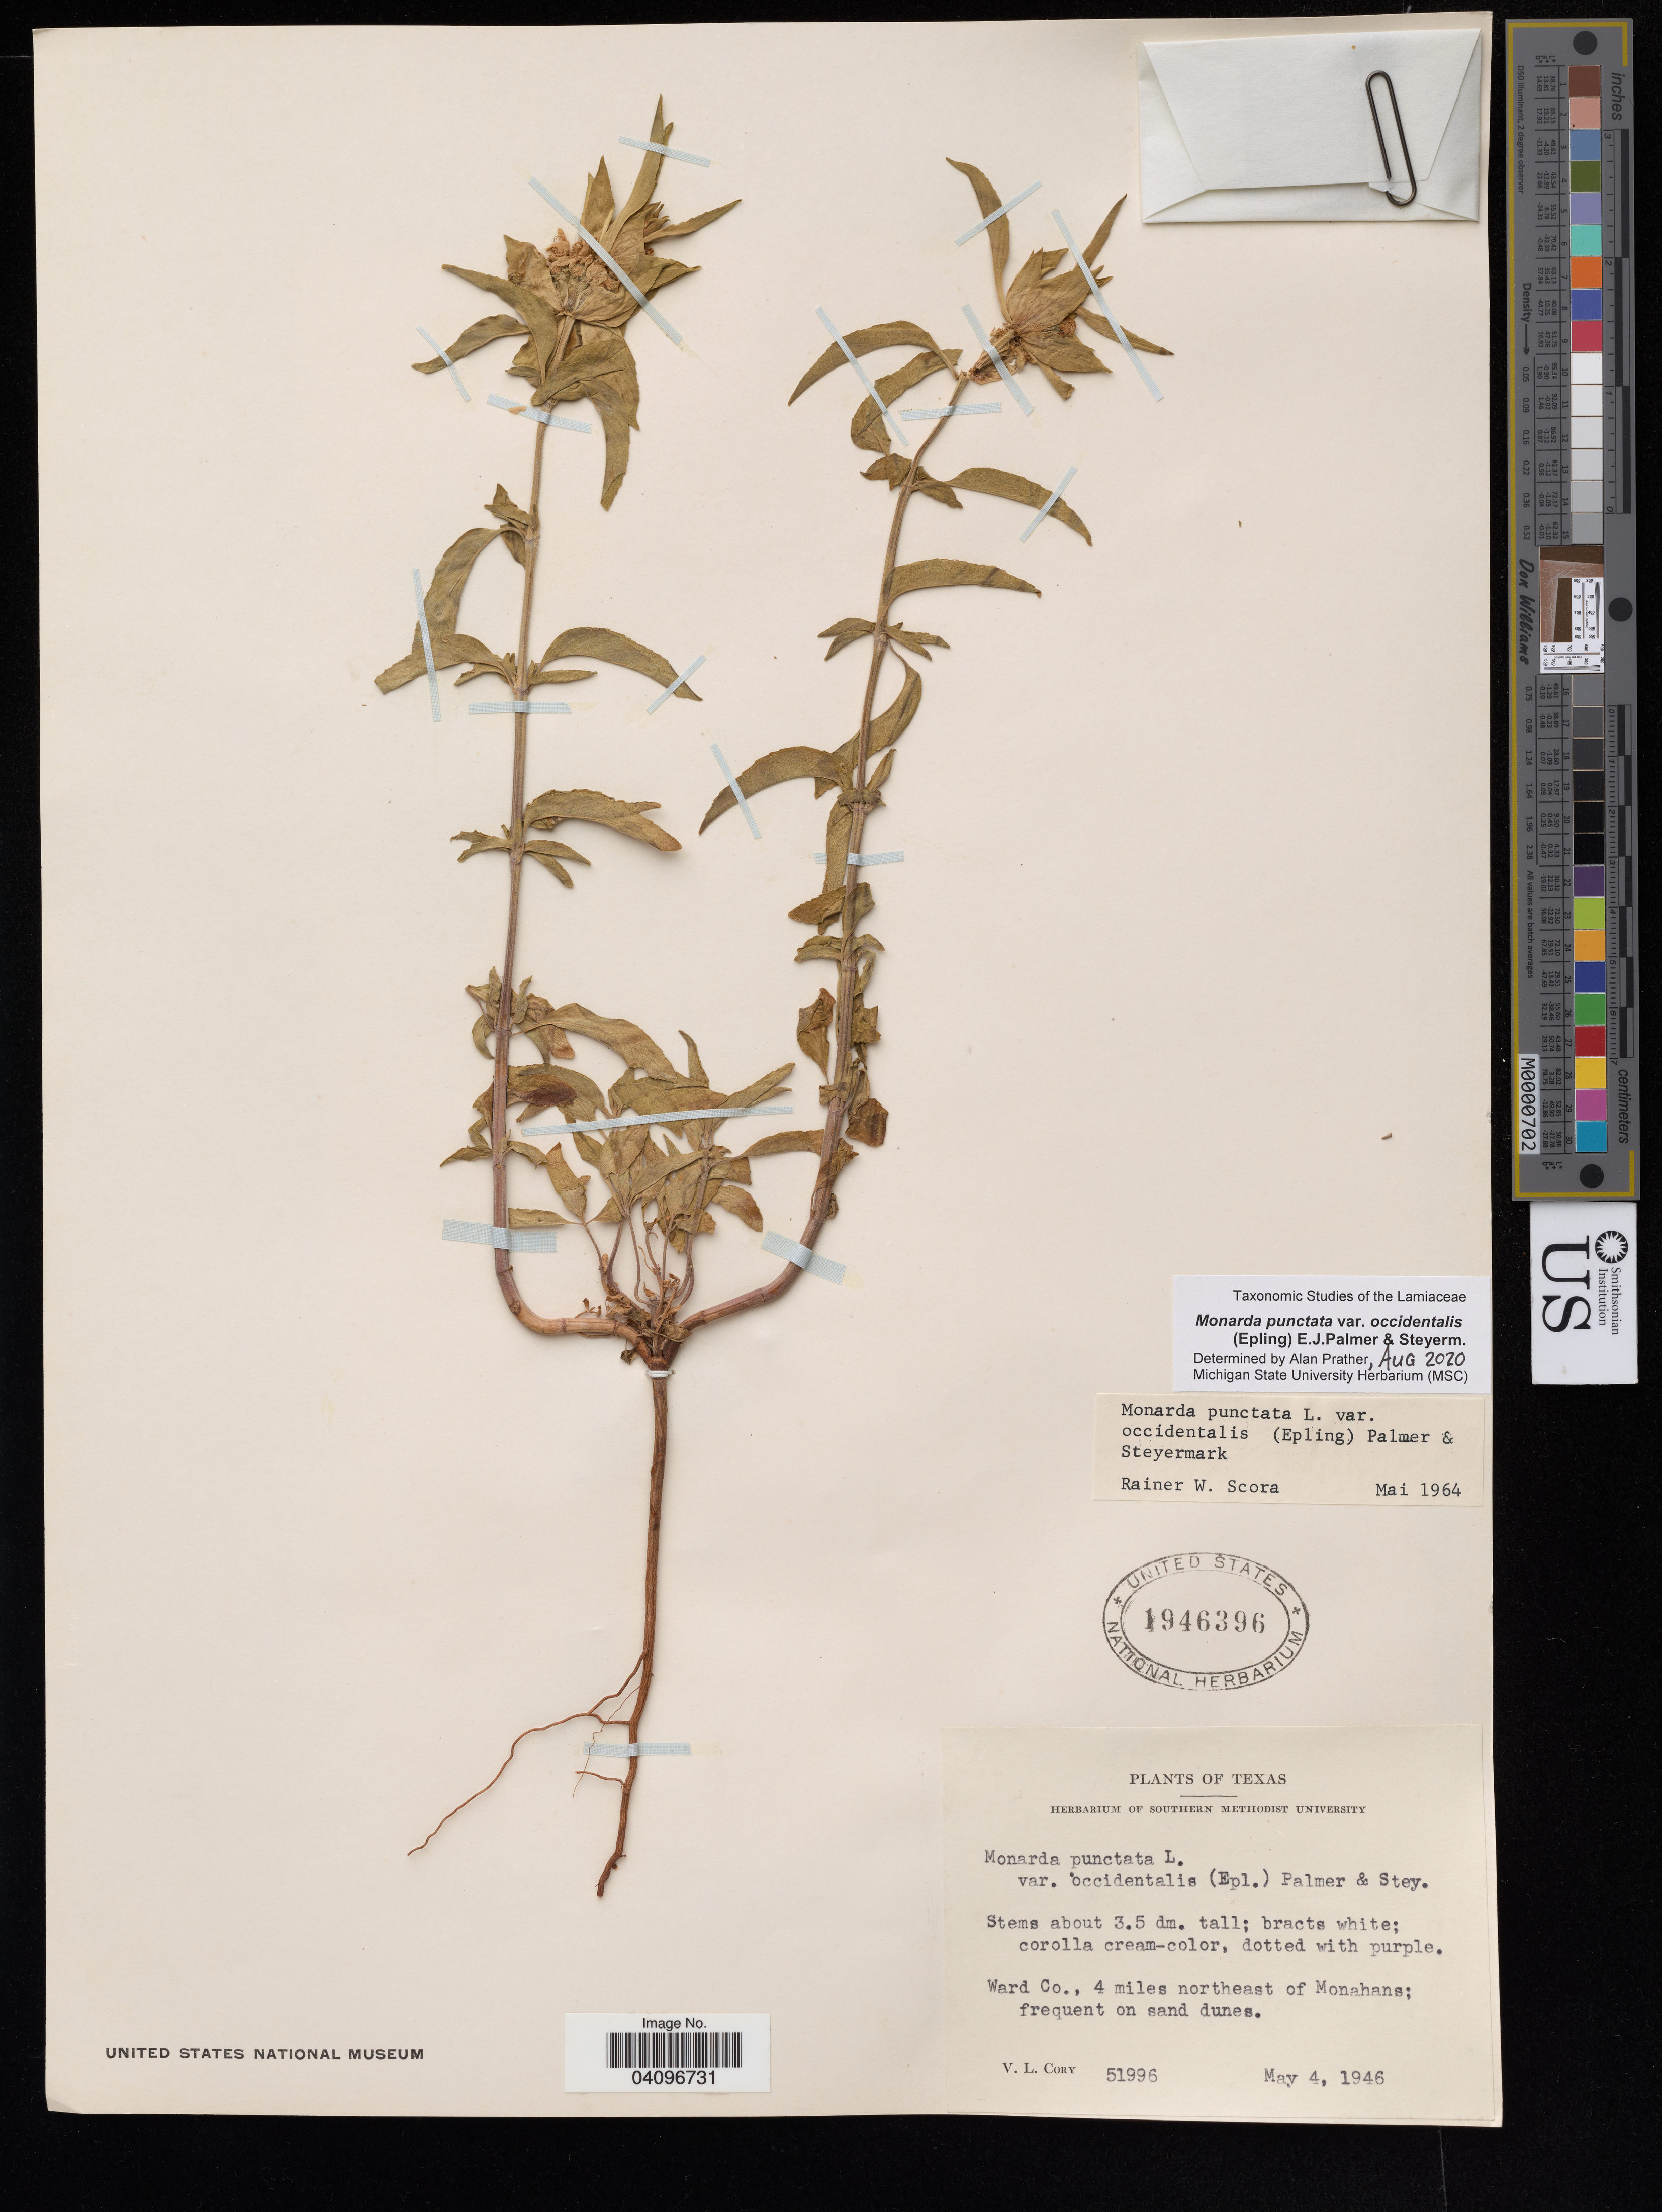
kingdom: Plantae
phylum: Tracheophyta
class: Magnoliopsida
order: Lamiales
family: Lamiaceae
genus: Monarda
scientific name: Monarda punctata var. occidentalis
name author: (Epling) E.J. Palmer & Steyerm.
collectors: V. Cory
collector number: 51996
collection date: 1946-05-04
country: United States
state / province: Texas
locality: Ward Co., 4 miles northeast of Monahans; frequent on sand dunes.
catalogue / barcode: US 1946396